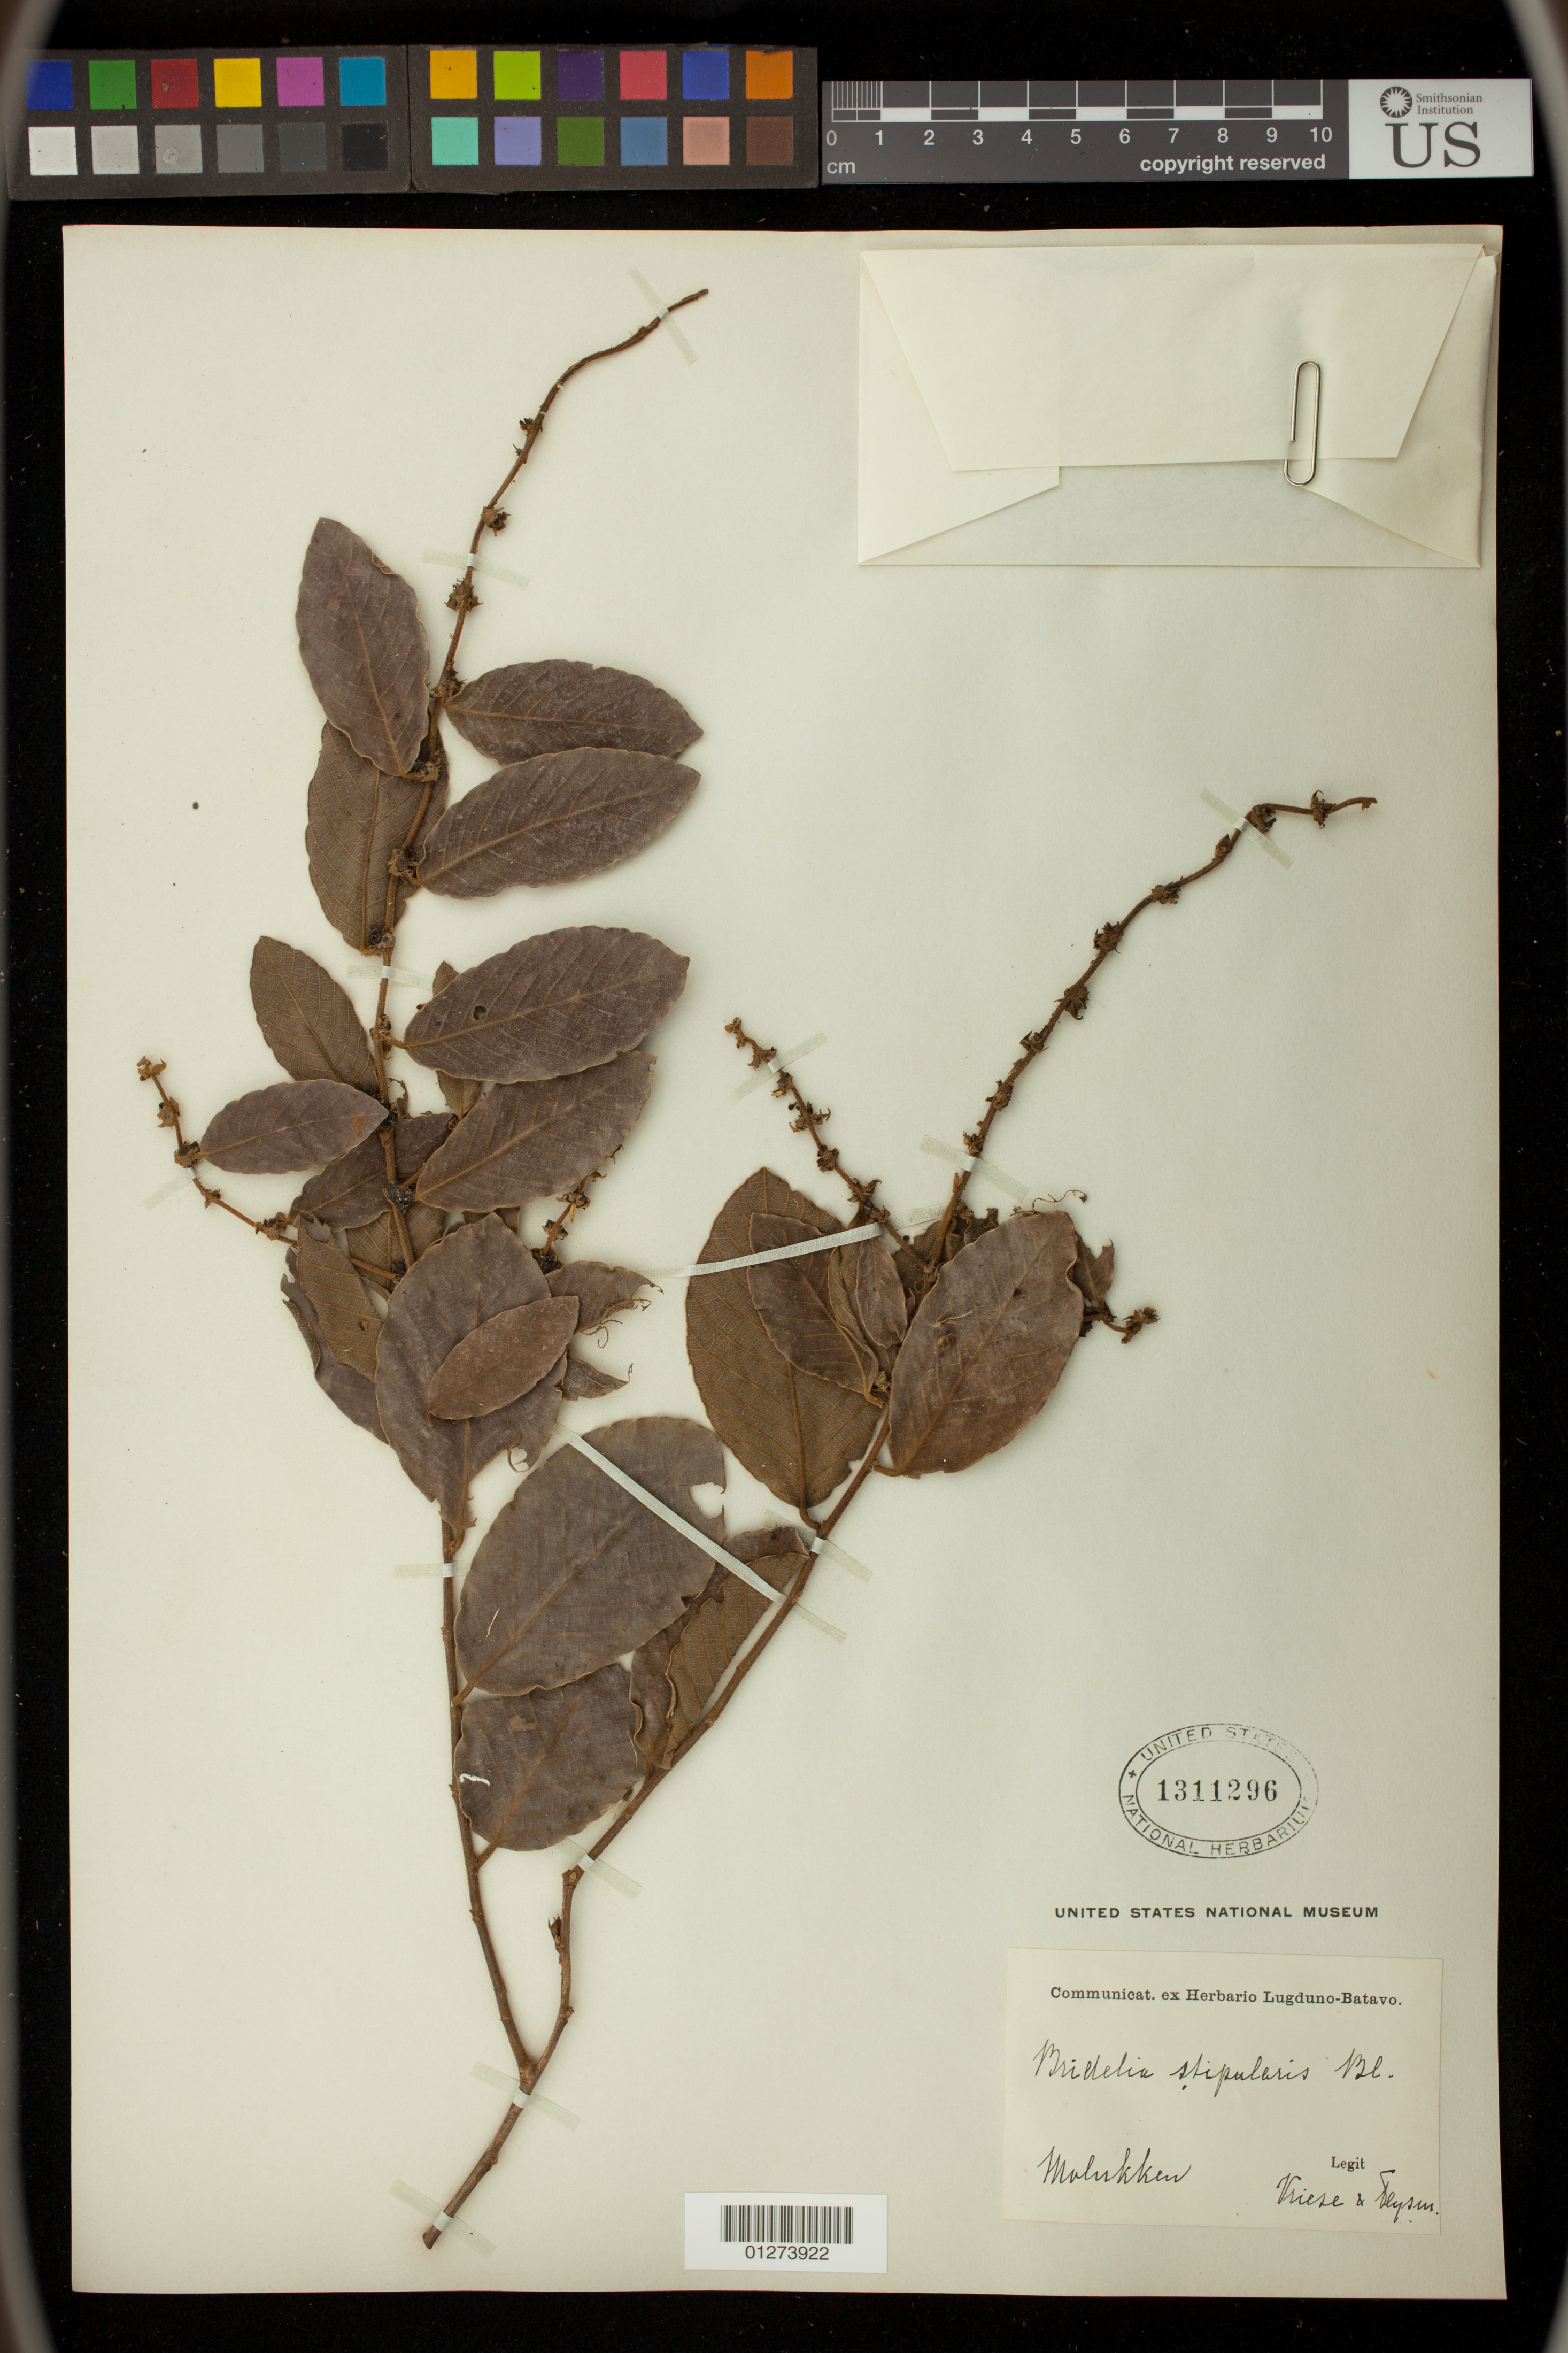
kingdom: Plantae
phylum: Tracheophyta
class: Magnoliopsida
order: Malpighiales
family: Phyllanthaceae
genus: Bridelia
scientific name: Bridelia stipularis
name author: (L.) Blume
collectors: W. H. de Vriese & J. E. Teysmann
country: Indonesia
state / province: Maluku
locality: Molukken, Maluku Utara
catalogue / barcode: US 1311296